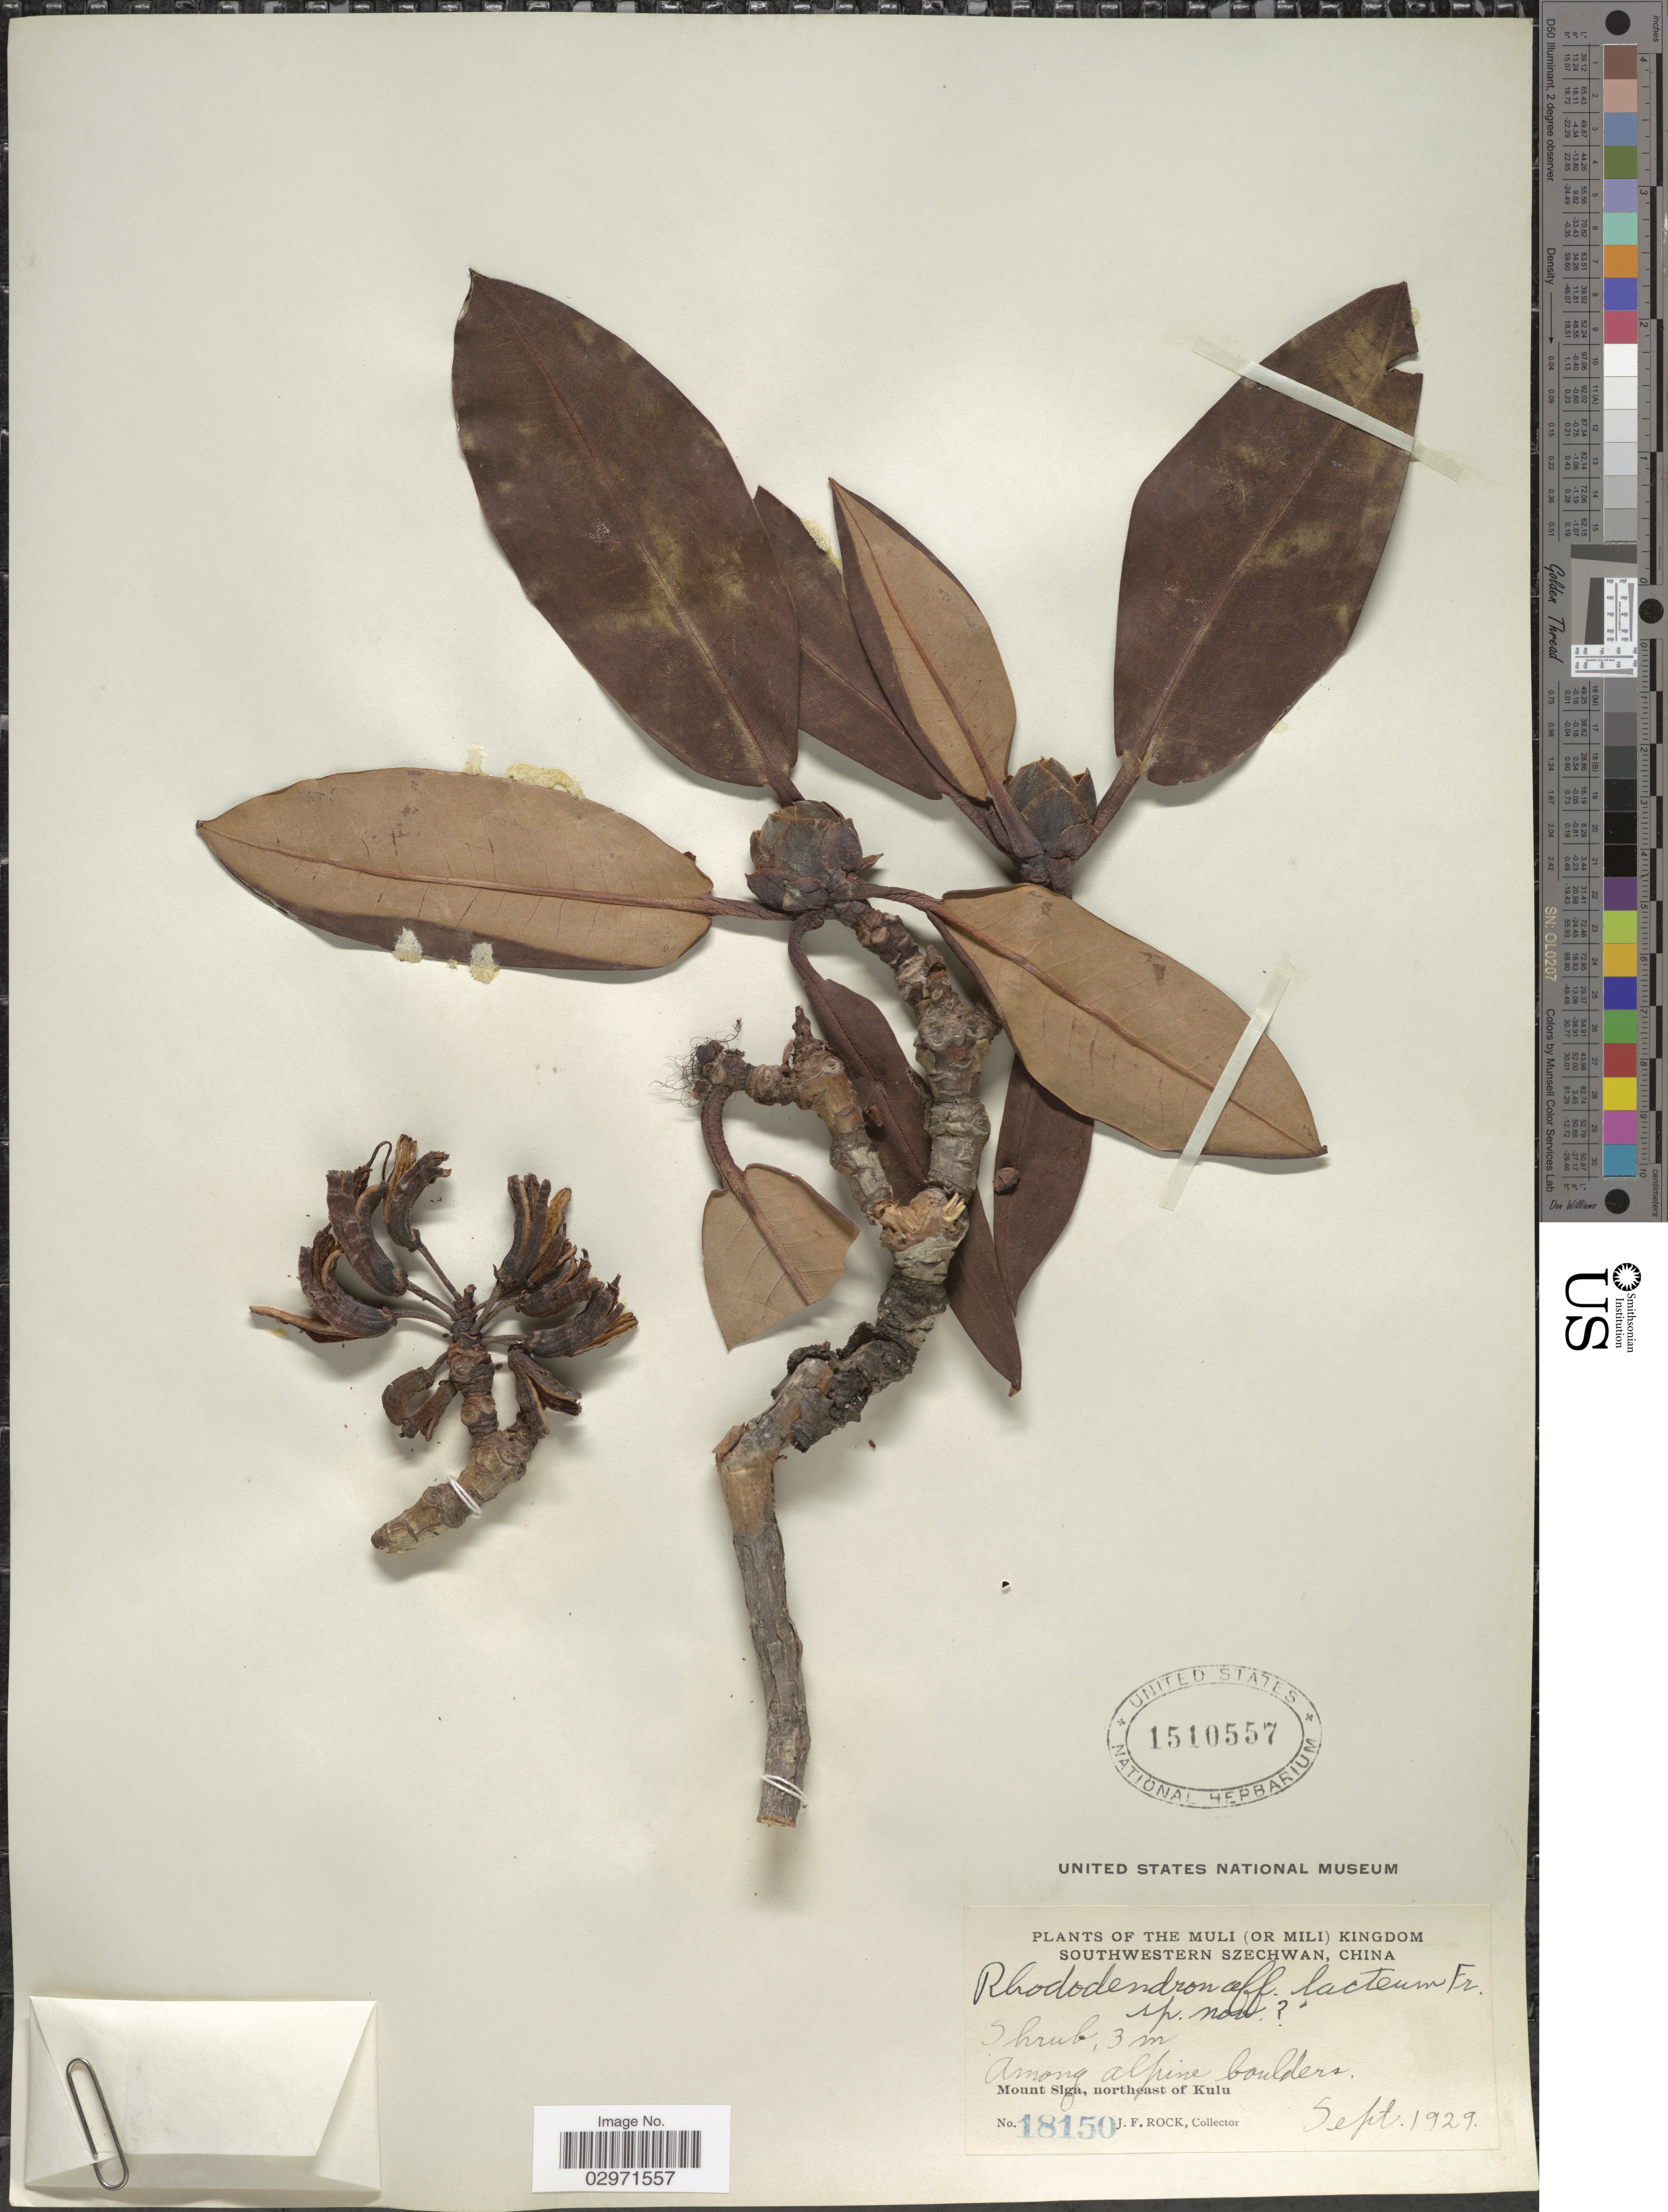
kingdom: Plantae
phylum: Tracheophyta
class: Magnoliopsida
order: Ericales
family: Ericaceae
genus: Rhododendron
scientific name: Rhododendron lacteum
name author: Franch.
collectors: J. Rock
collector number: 18150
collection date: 1929-09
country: China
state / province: Sichuan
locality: Muli (or Mili) Kingdom. Southwestern Szechwan. Among alpine boulders. Mount Siga, northeast of Kulu.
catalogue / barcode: US 1510557